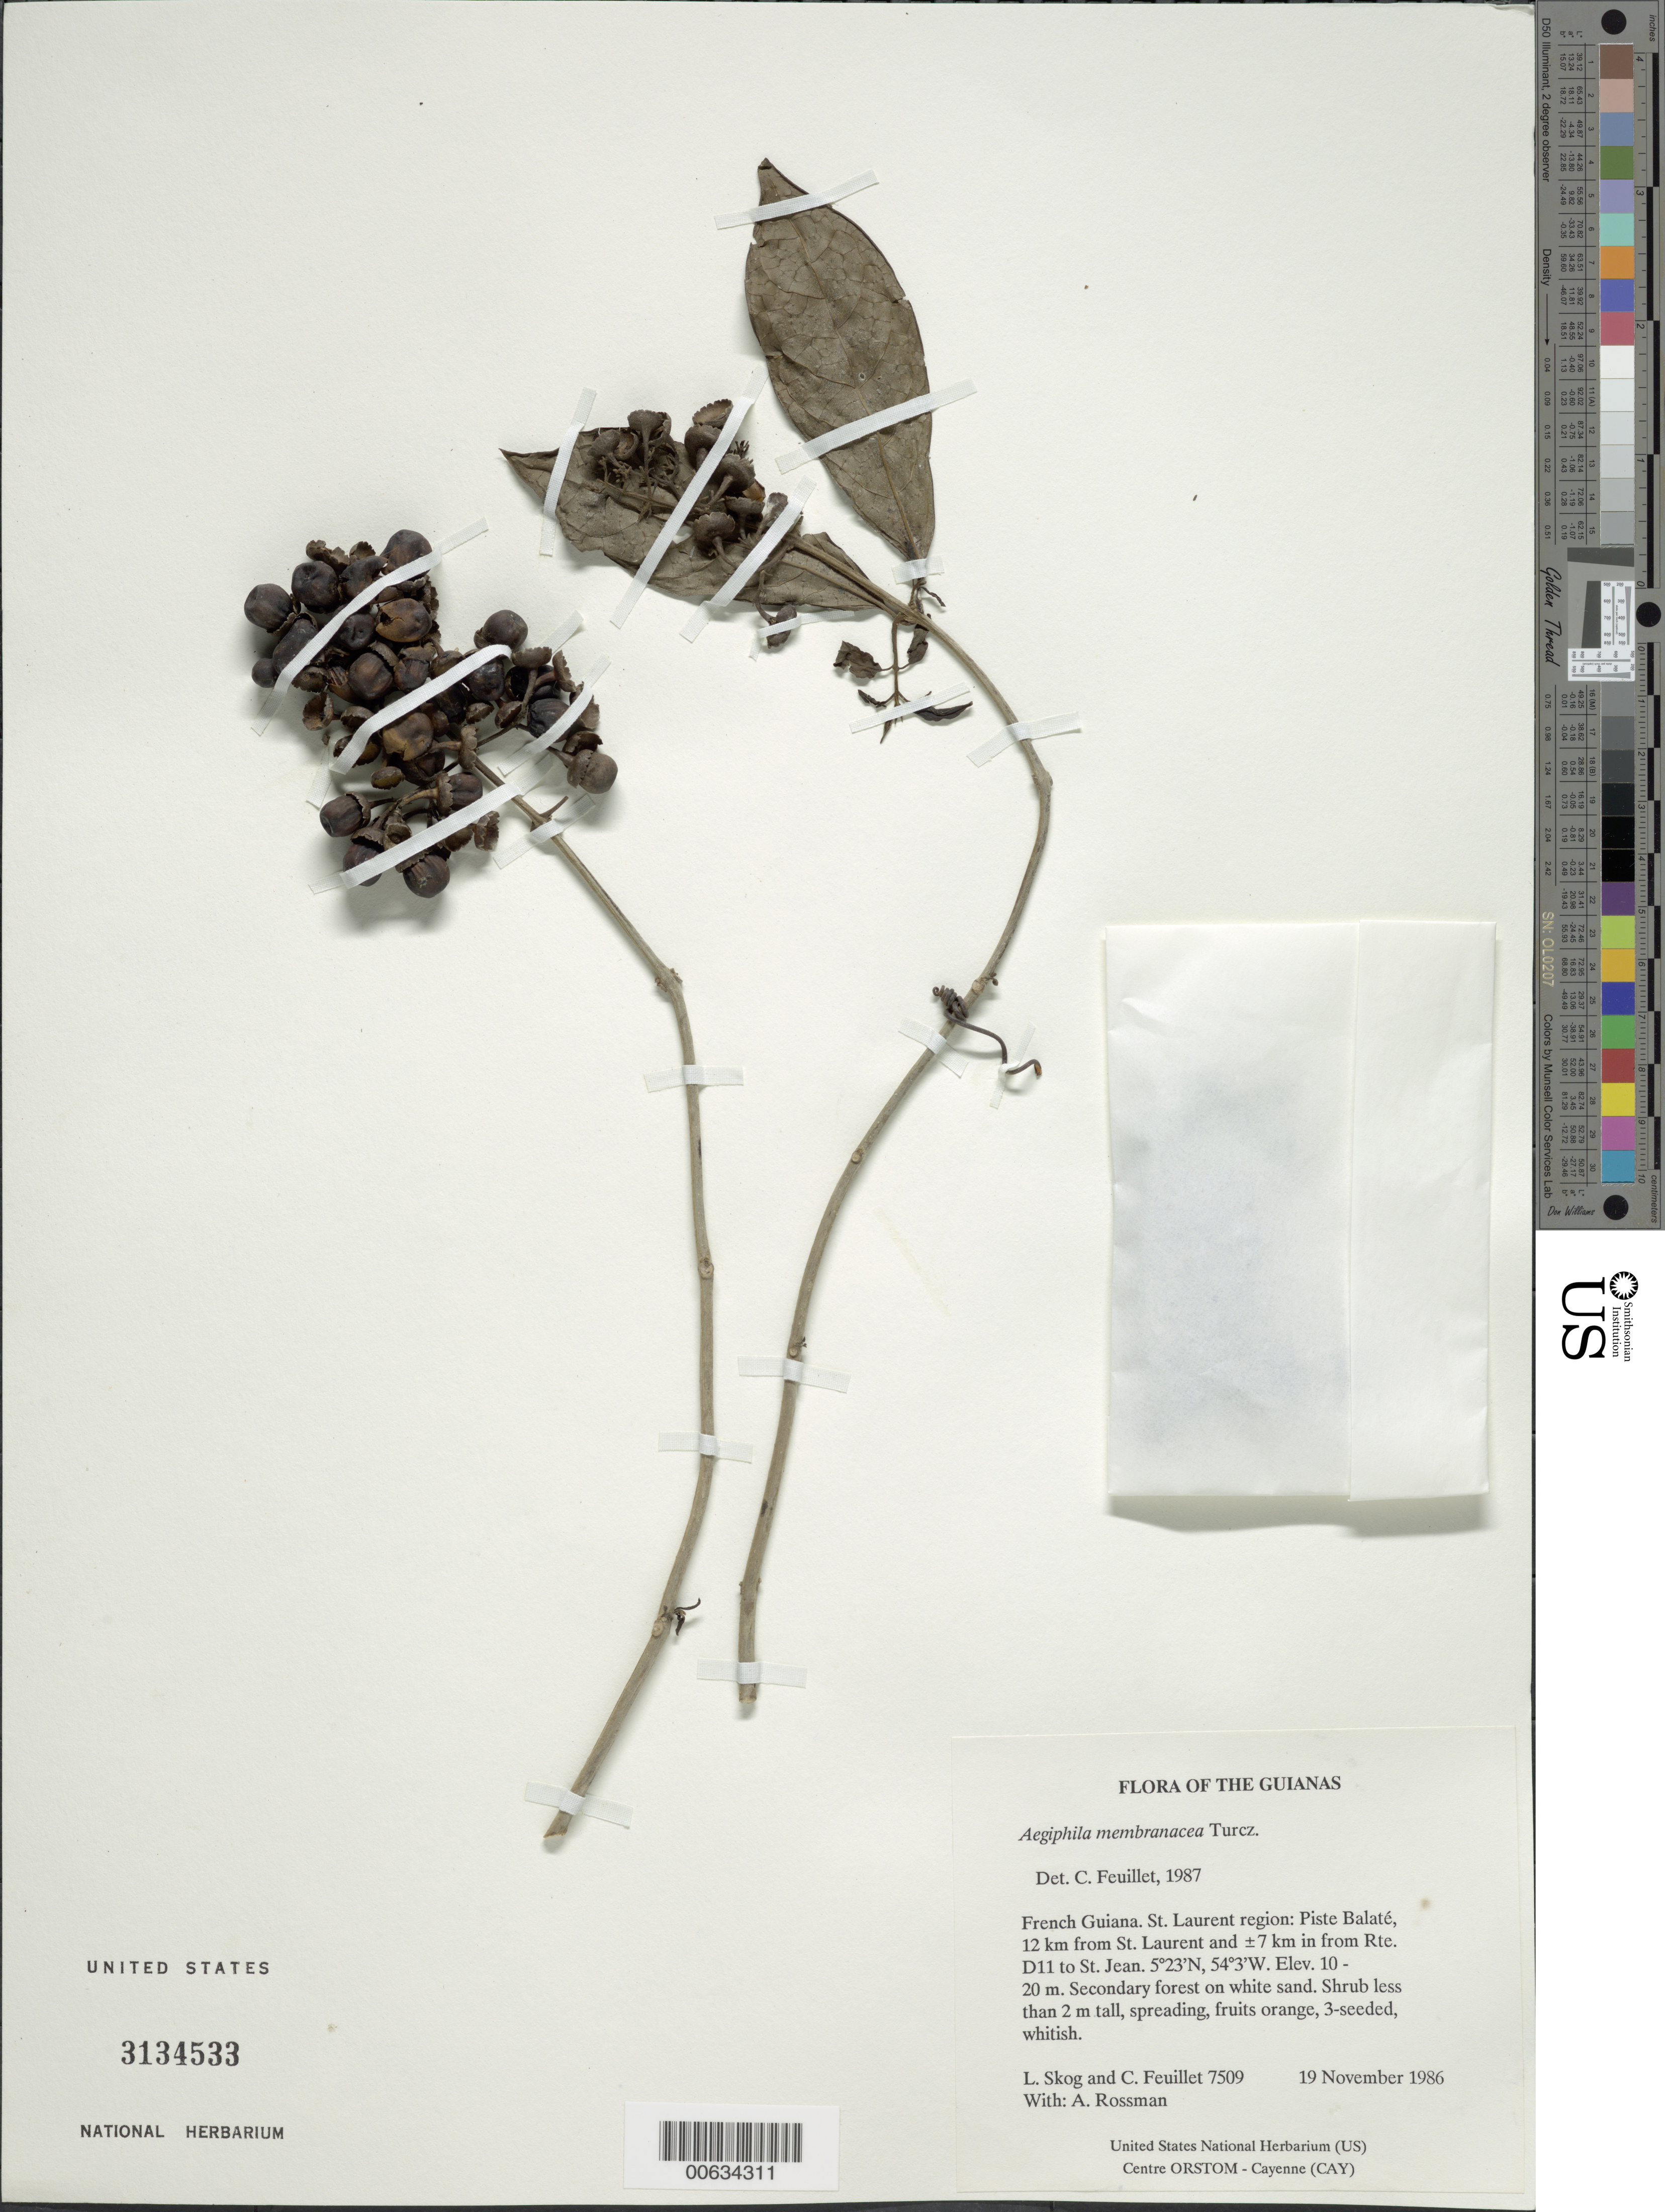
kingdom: Plantae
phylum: Tracheophyta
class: Magnoliopsida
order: Lamiales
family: Lamiaceae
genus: Aegiphila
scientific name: Aegiphila membranacea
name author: Turcz.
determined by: Feuillet, C.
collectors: L. E. Skog, C. Feuillet & A. Rossman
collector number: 7509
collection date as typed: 19 November 1986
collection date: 1986-11-19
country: French Guiana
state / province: Saint-Laurent-du-Maroni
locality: Piste Balaté, 12 km from St. Laurent and ±7 km in from Rte. D11 to St. Jean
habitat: Secondary forest on white sand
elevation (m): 10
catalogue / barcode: US 3134533